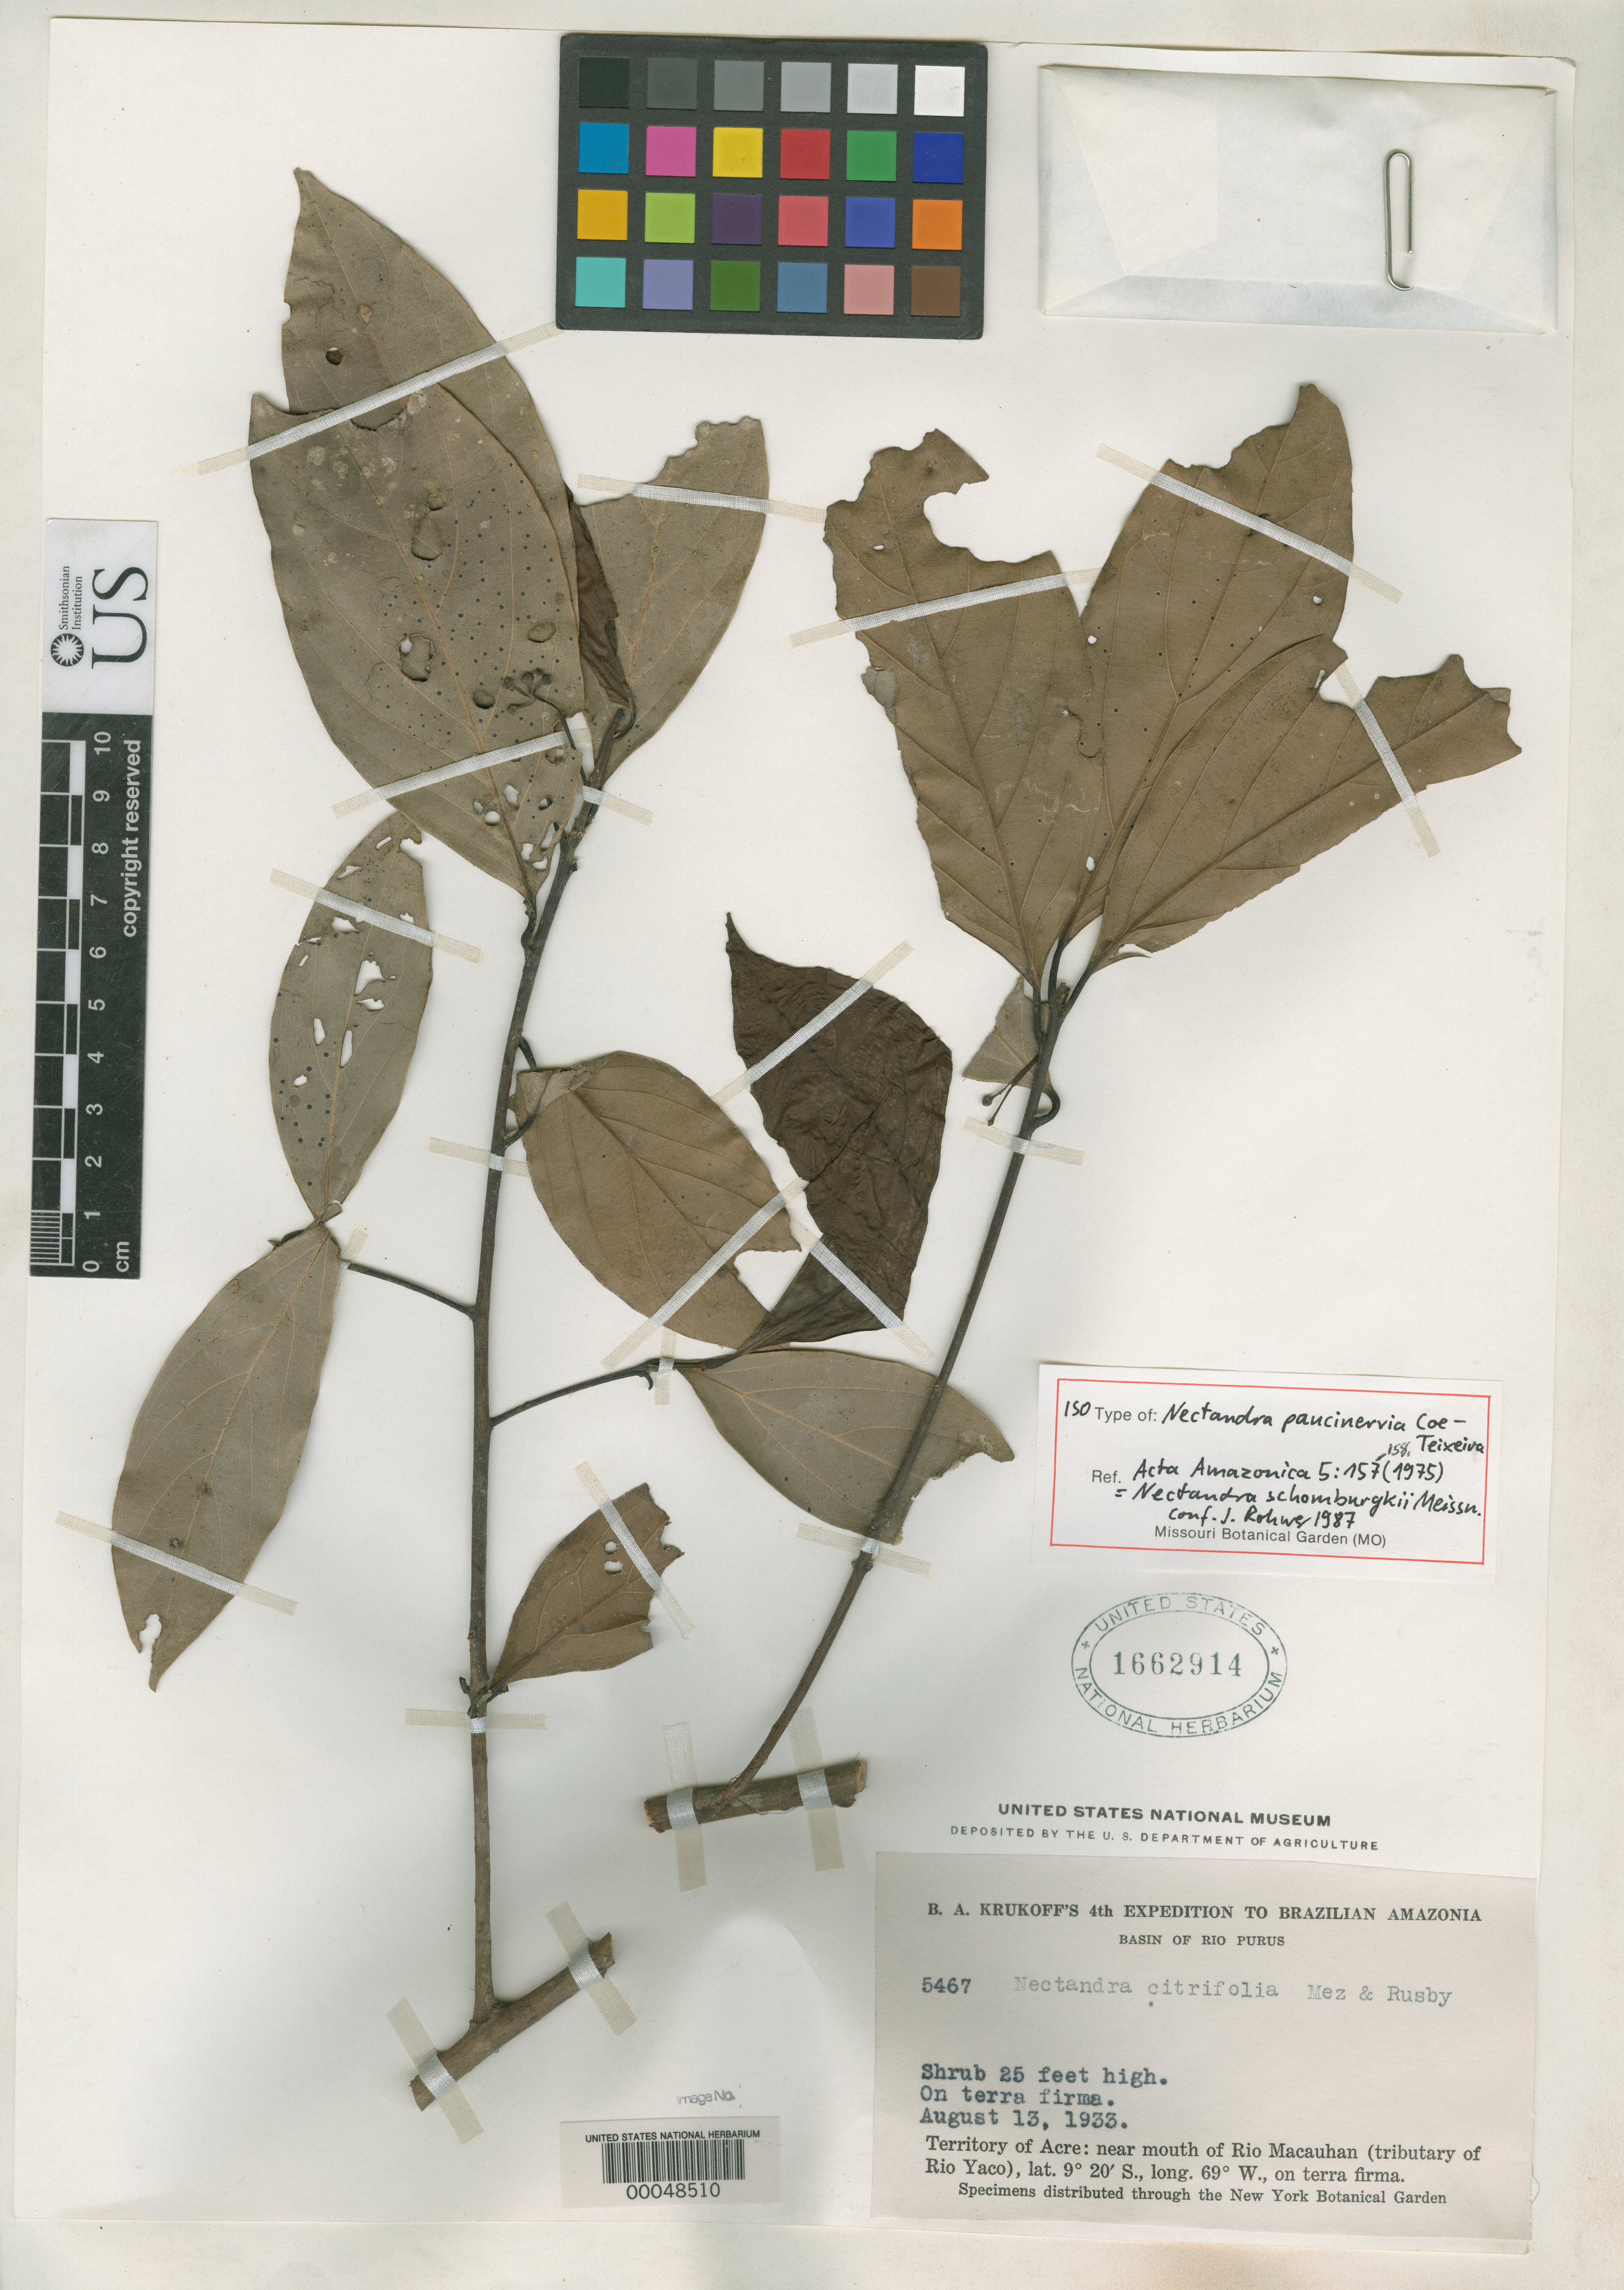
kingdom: Plantae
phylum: Tracheophyta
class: Magnoliopsida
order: Laurales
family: Lauraceae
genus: Nectandra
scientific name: Nectandra paucinervia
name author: Coe-Teix.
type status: Isotype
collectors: B. A. Krukoff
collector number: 5467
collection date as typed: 13 Aug 1933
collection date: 1933-08-13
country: Brazil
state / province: Acre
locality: Near mouth of Rio Macauhan.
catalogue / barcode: US 1662914